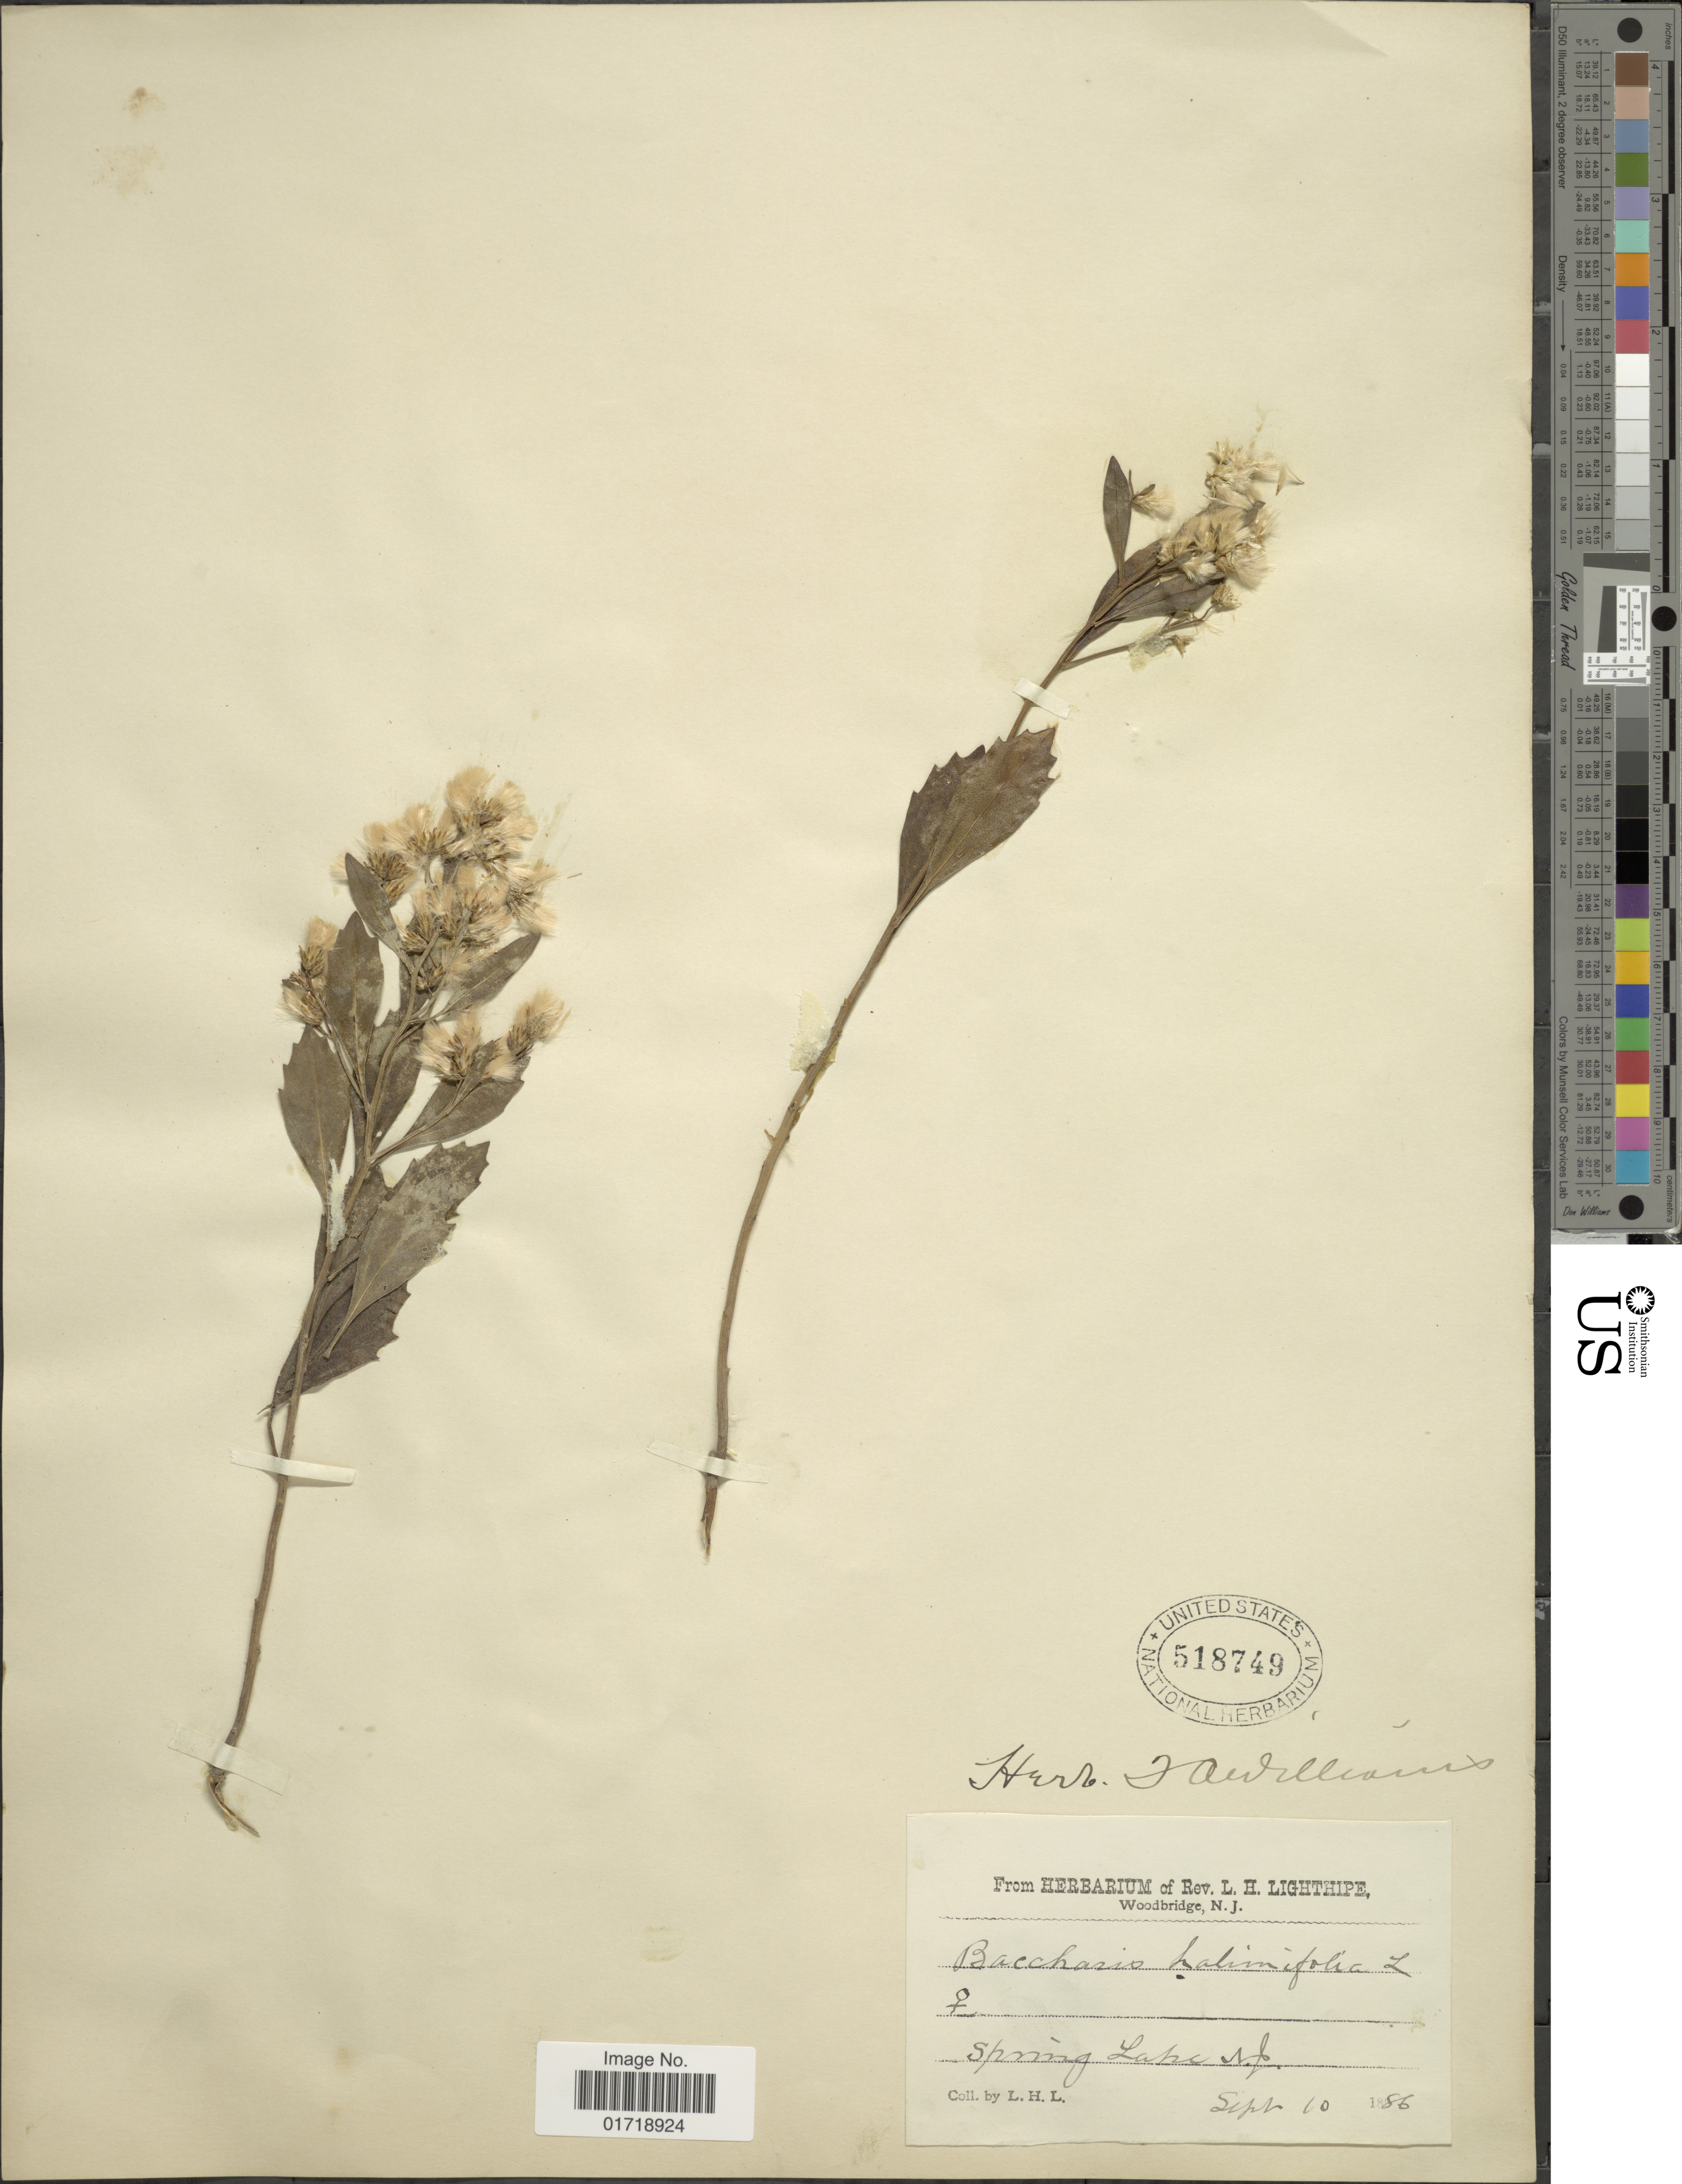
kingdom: Plantae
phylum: Tracheophyta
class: Magnoliopsida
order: Asterales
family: Asteraceae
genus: Baccharis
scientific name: Baccharis halimifolia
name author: L.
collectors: Rev. L. H. Lighthipe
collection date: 1886-09-10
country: United States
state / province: New Jersey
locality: Woodbridge, Spring Lake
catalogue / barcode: US 518749